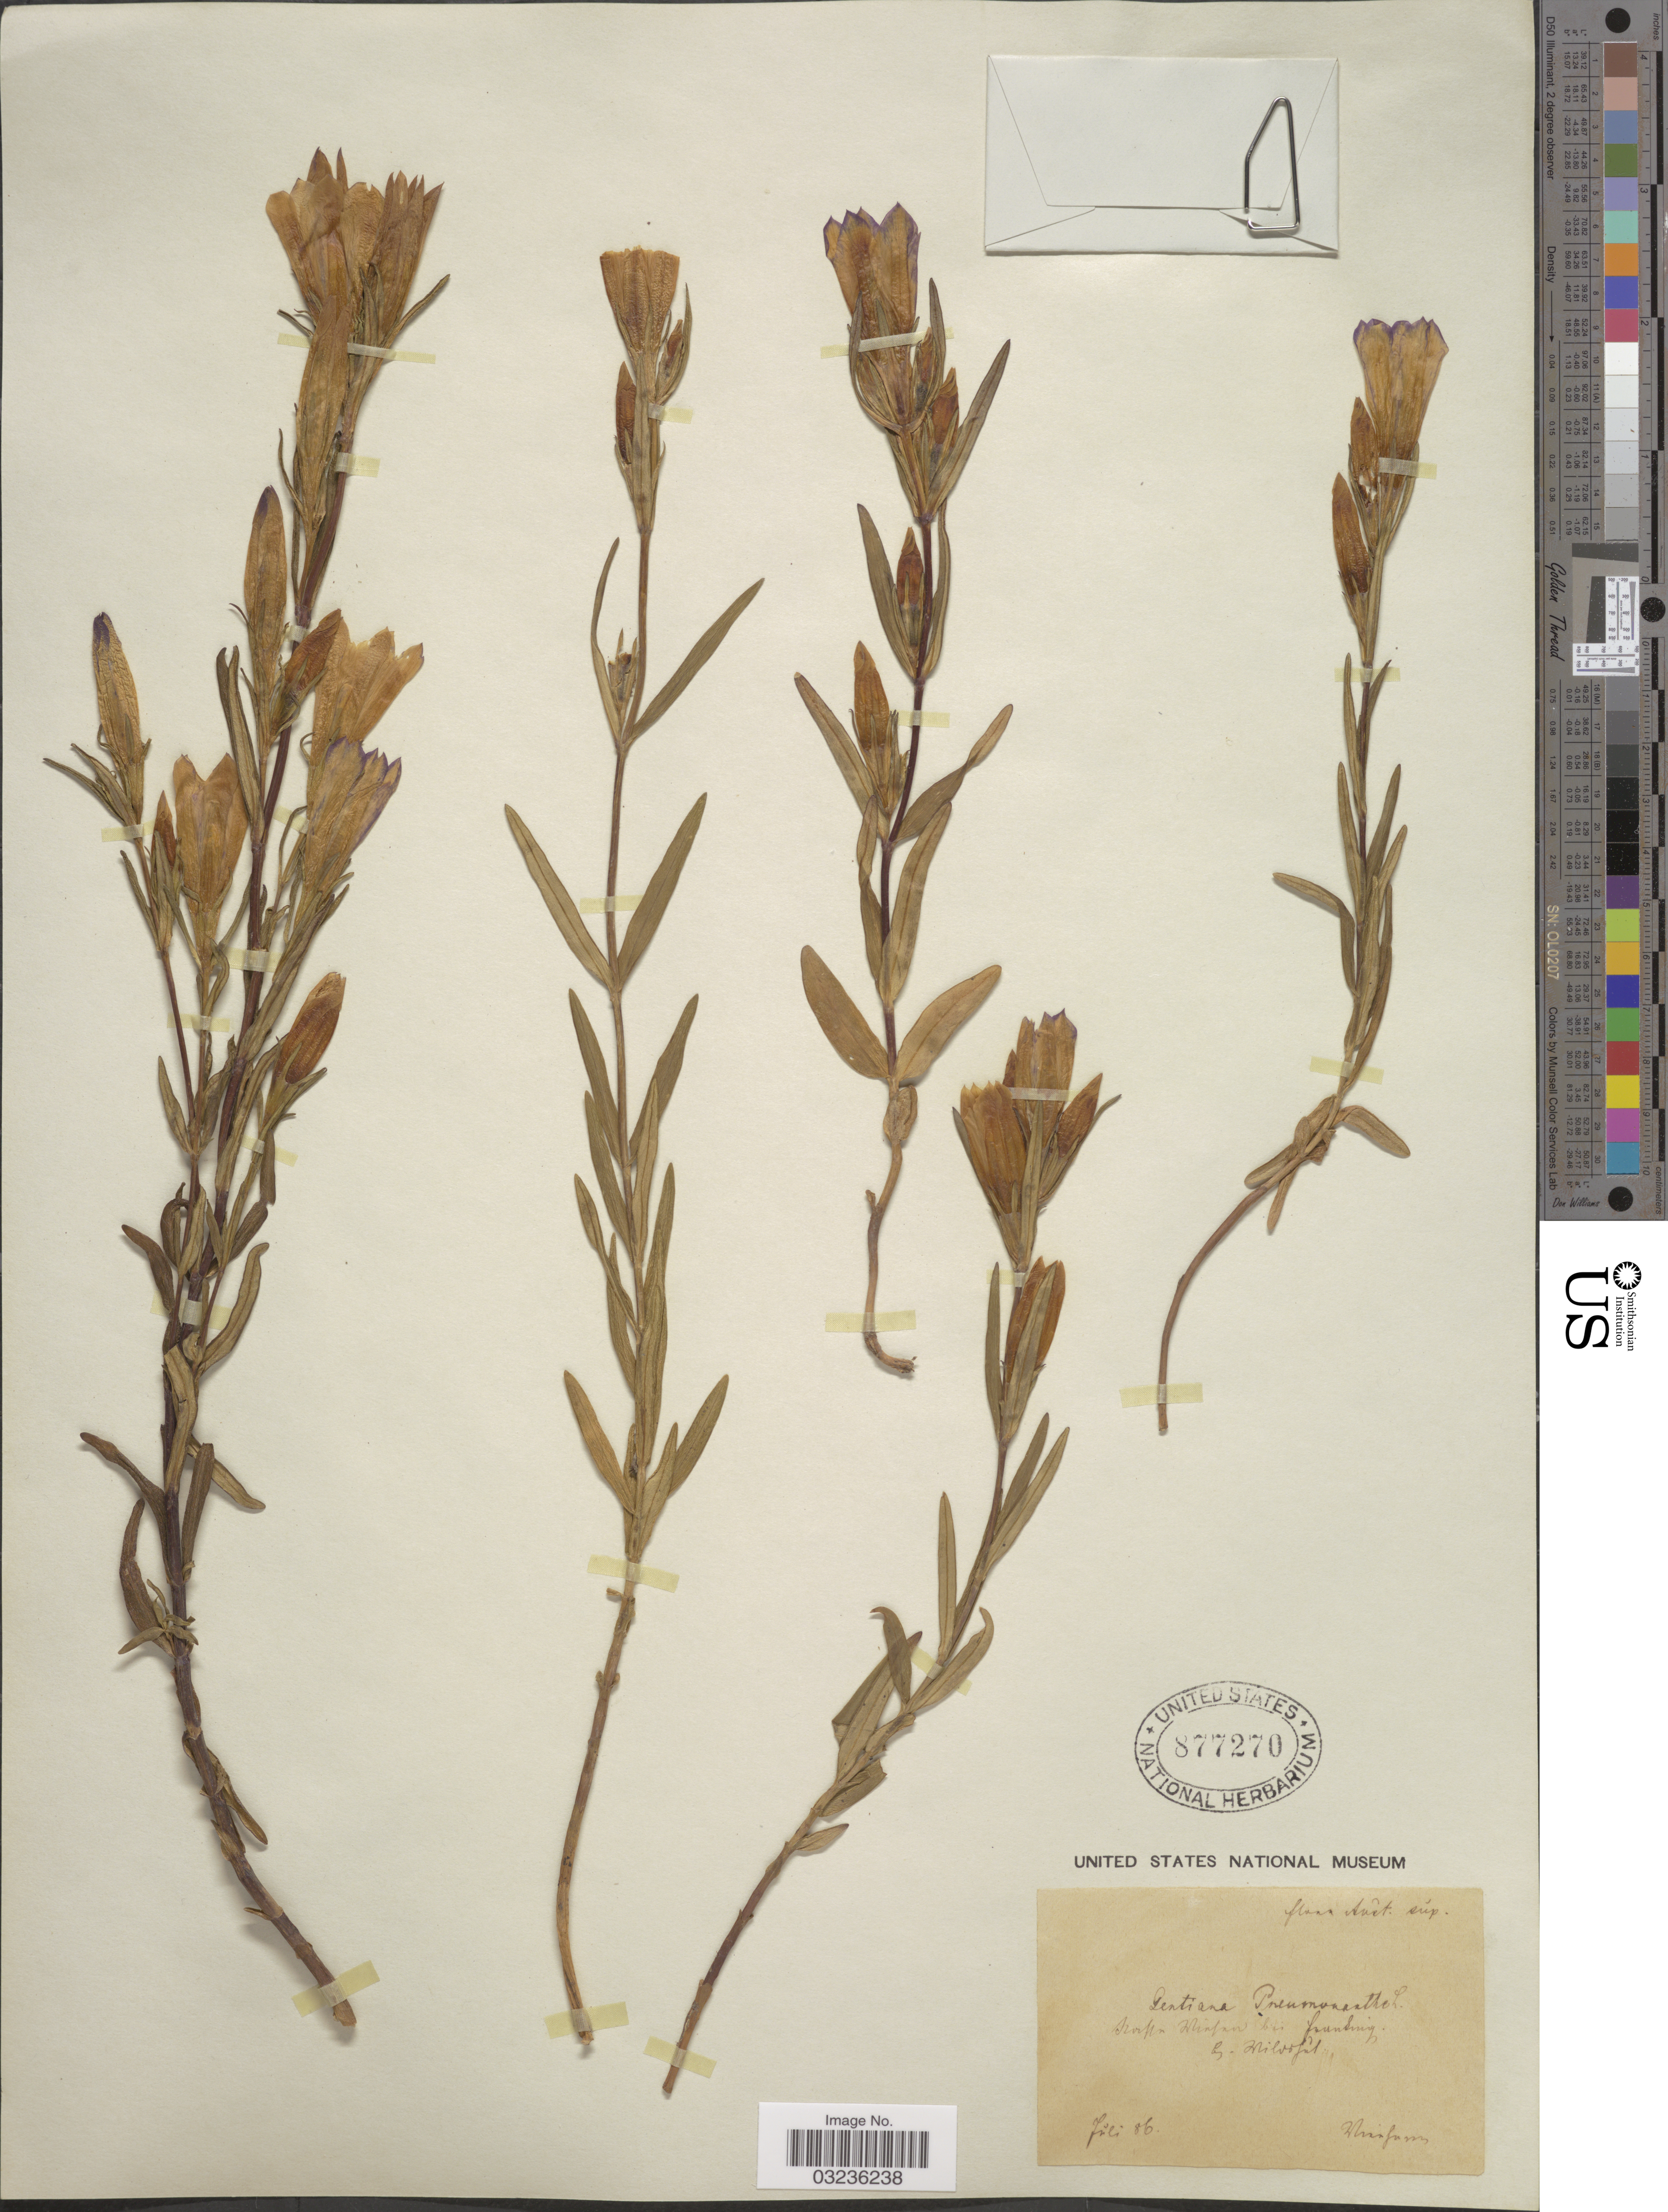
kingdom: Plantae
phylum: Tracheophyta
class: Magnoliopsida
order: Gentianales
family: Gentianaceae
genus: Gentiana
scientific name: Gentiana pneumonanthe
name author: L.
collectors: F. Vierhapper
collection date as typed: Transcribed d/m/y: /7/86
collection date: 1886-07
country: Austria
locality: Flora Aust. sup., nasse Wiesen bei Franking, Bez. Wildshut.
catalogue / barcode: US 877270